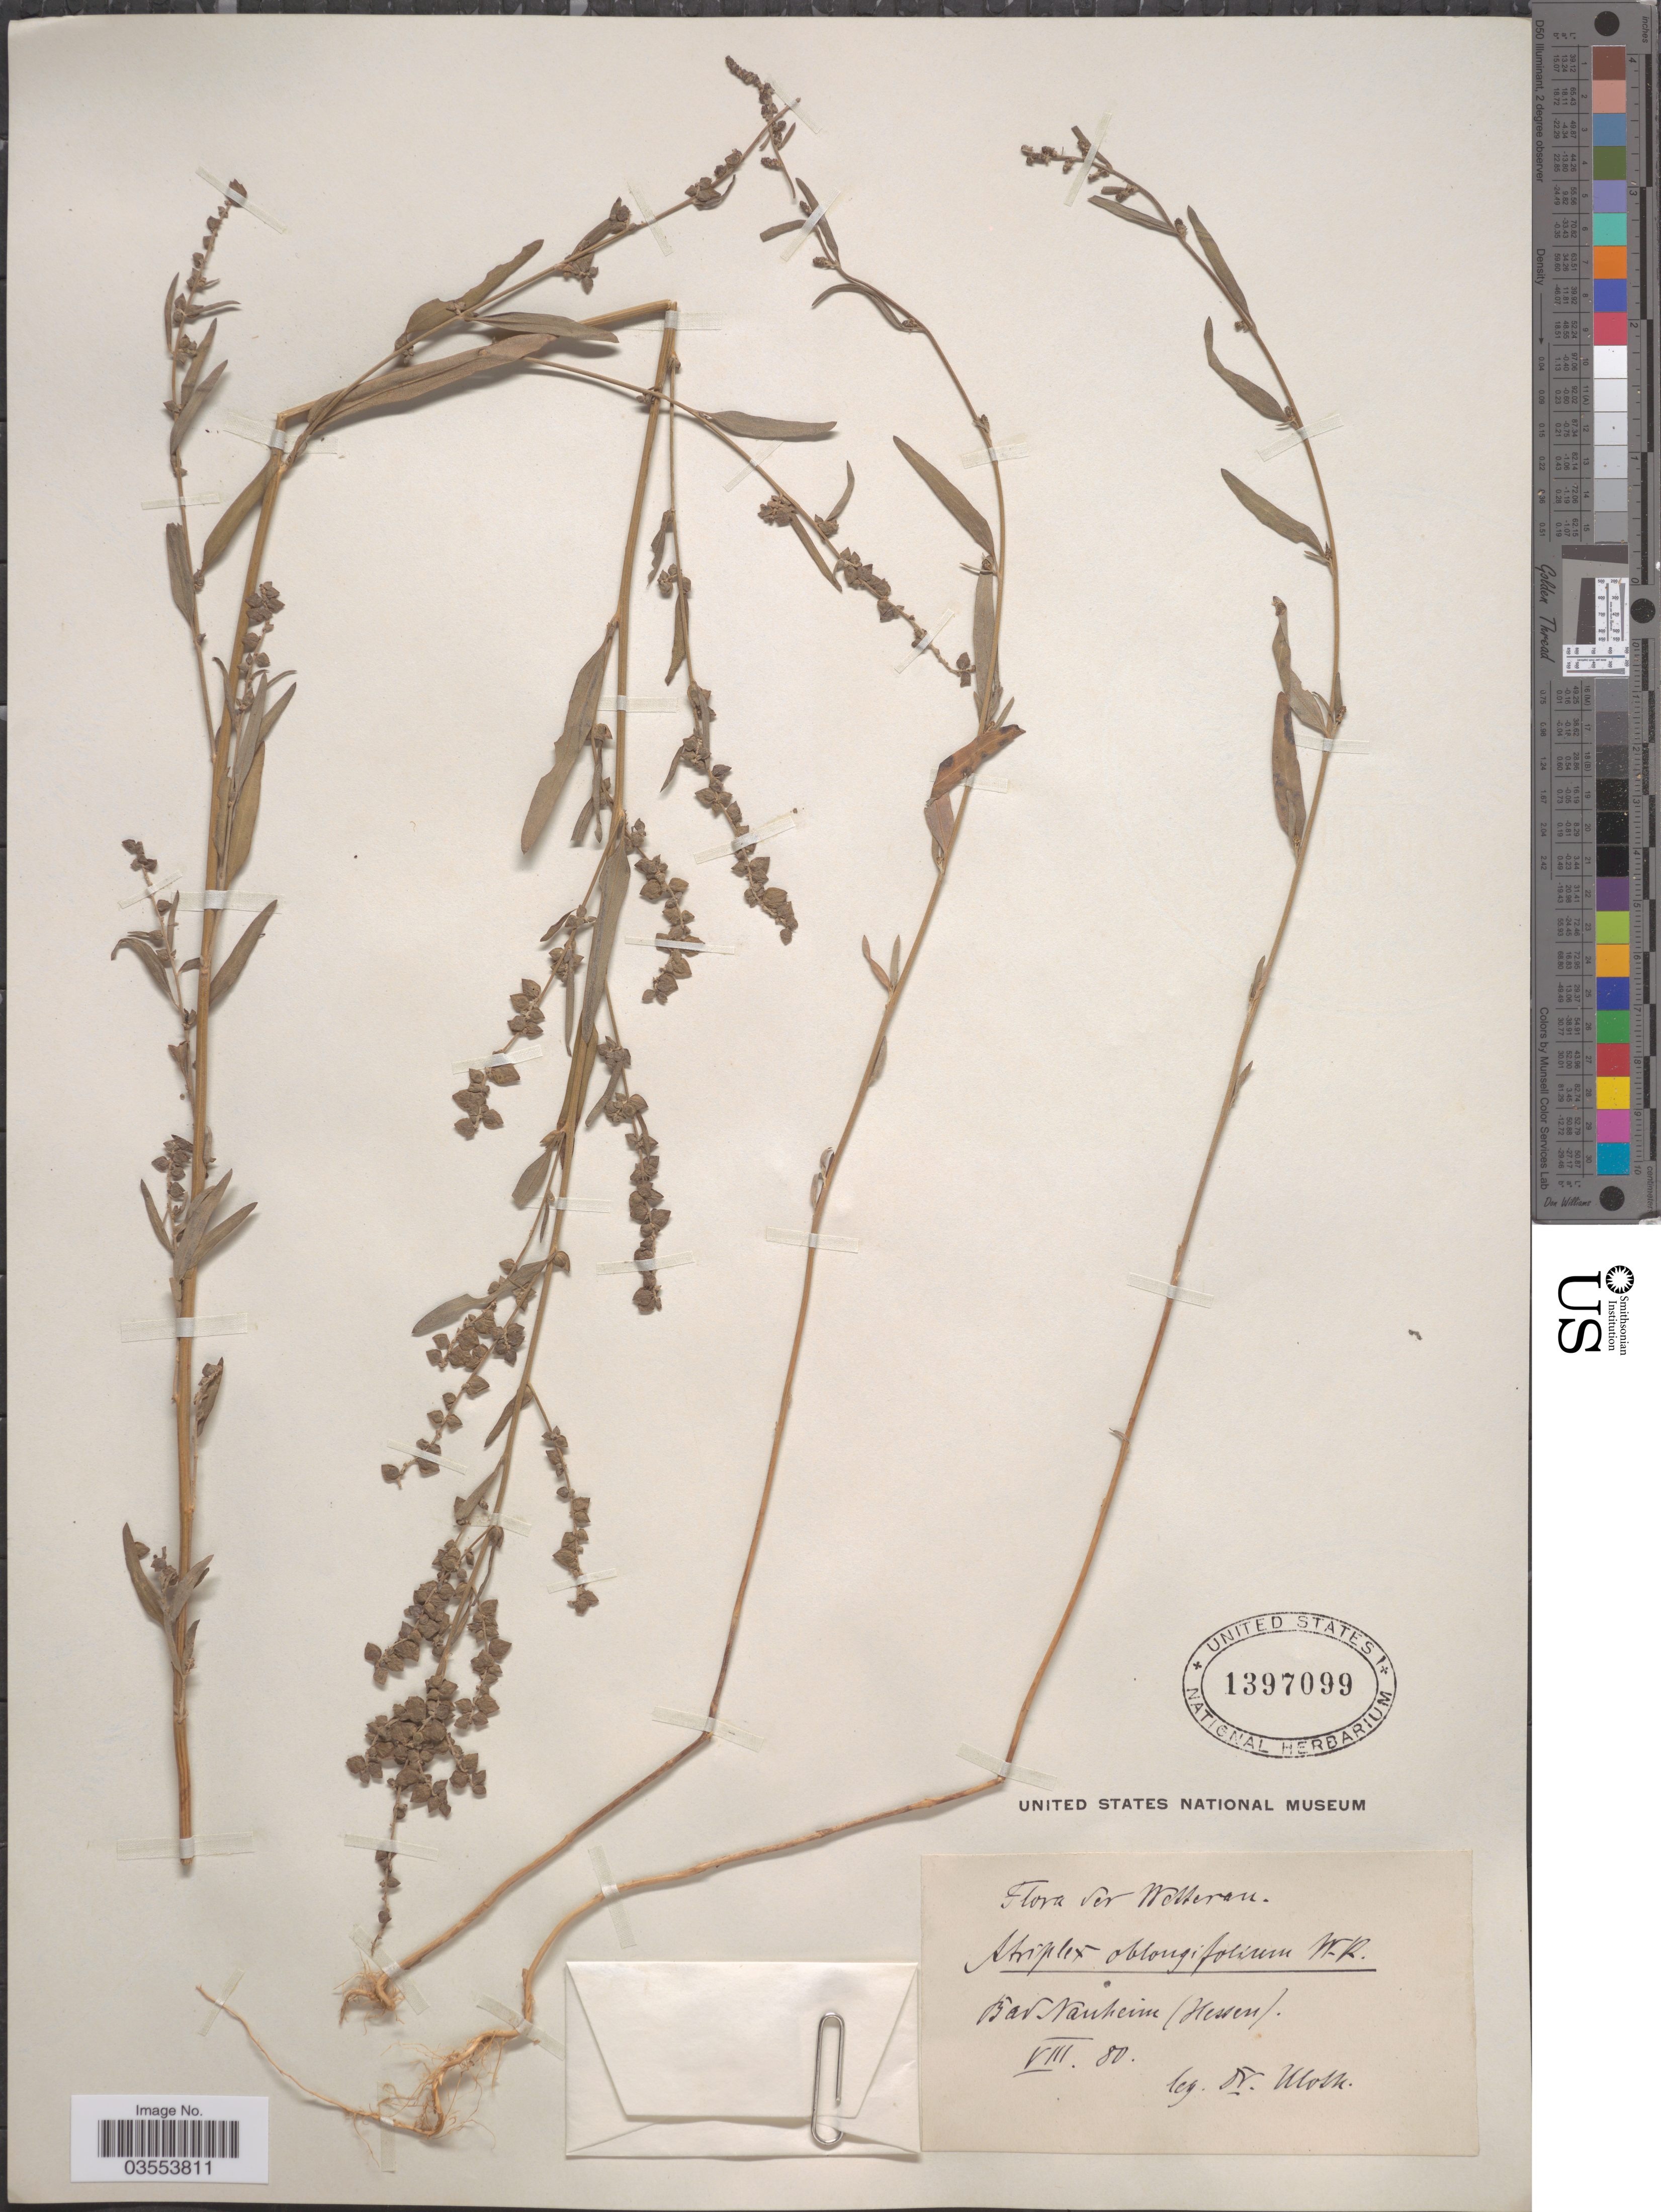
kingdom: Plantae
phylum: Tracheophyta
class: Magnoliopsida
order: Caryophyllales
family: Amaranthaceae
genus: Atriplex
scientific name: Atriplex oblongifolia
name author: Waldst. & Kit.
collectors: Mosk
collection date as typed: Transcribed d/m/y: /8/80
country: Germany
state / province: Hesse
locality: Wetterau. Bad Nauheim.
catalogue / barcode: US 1397099